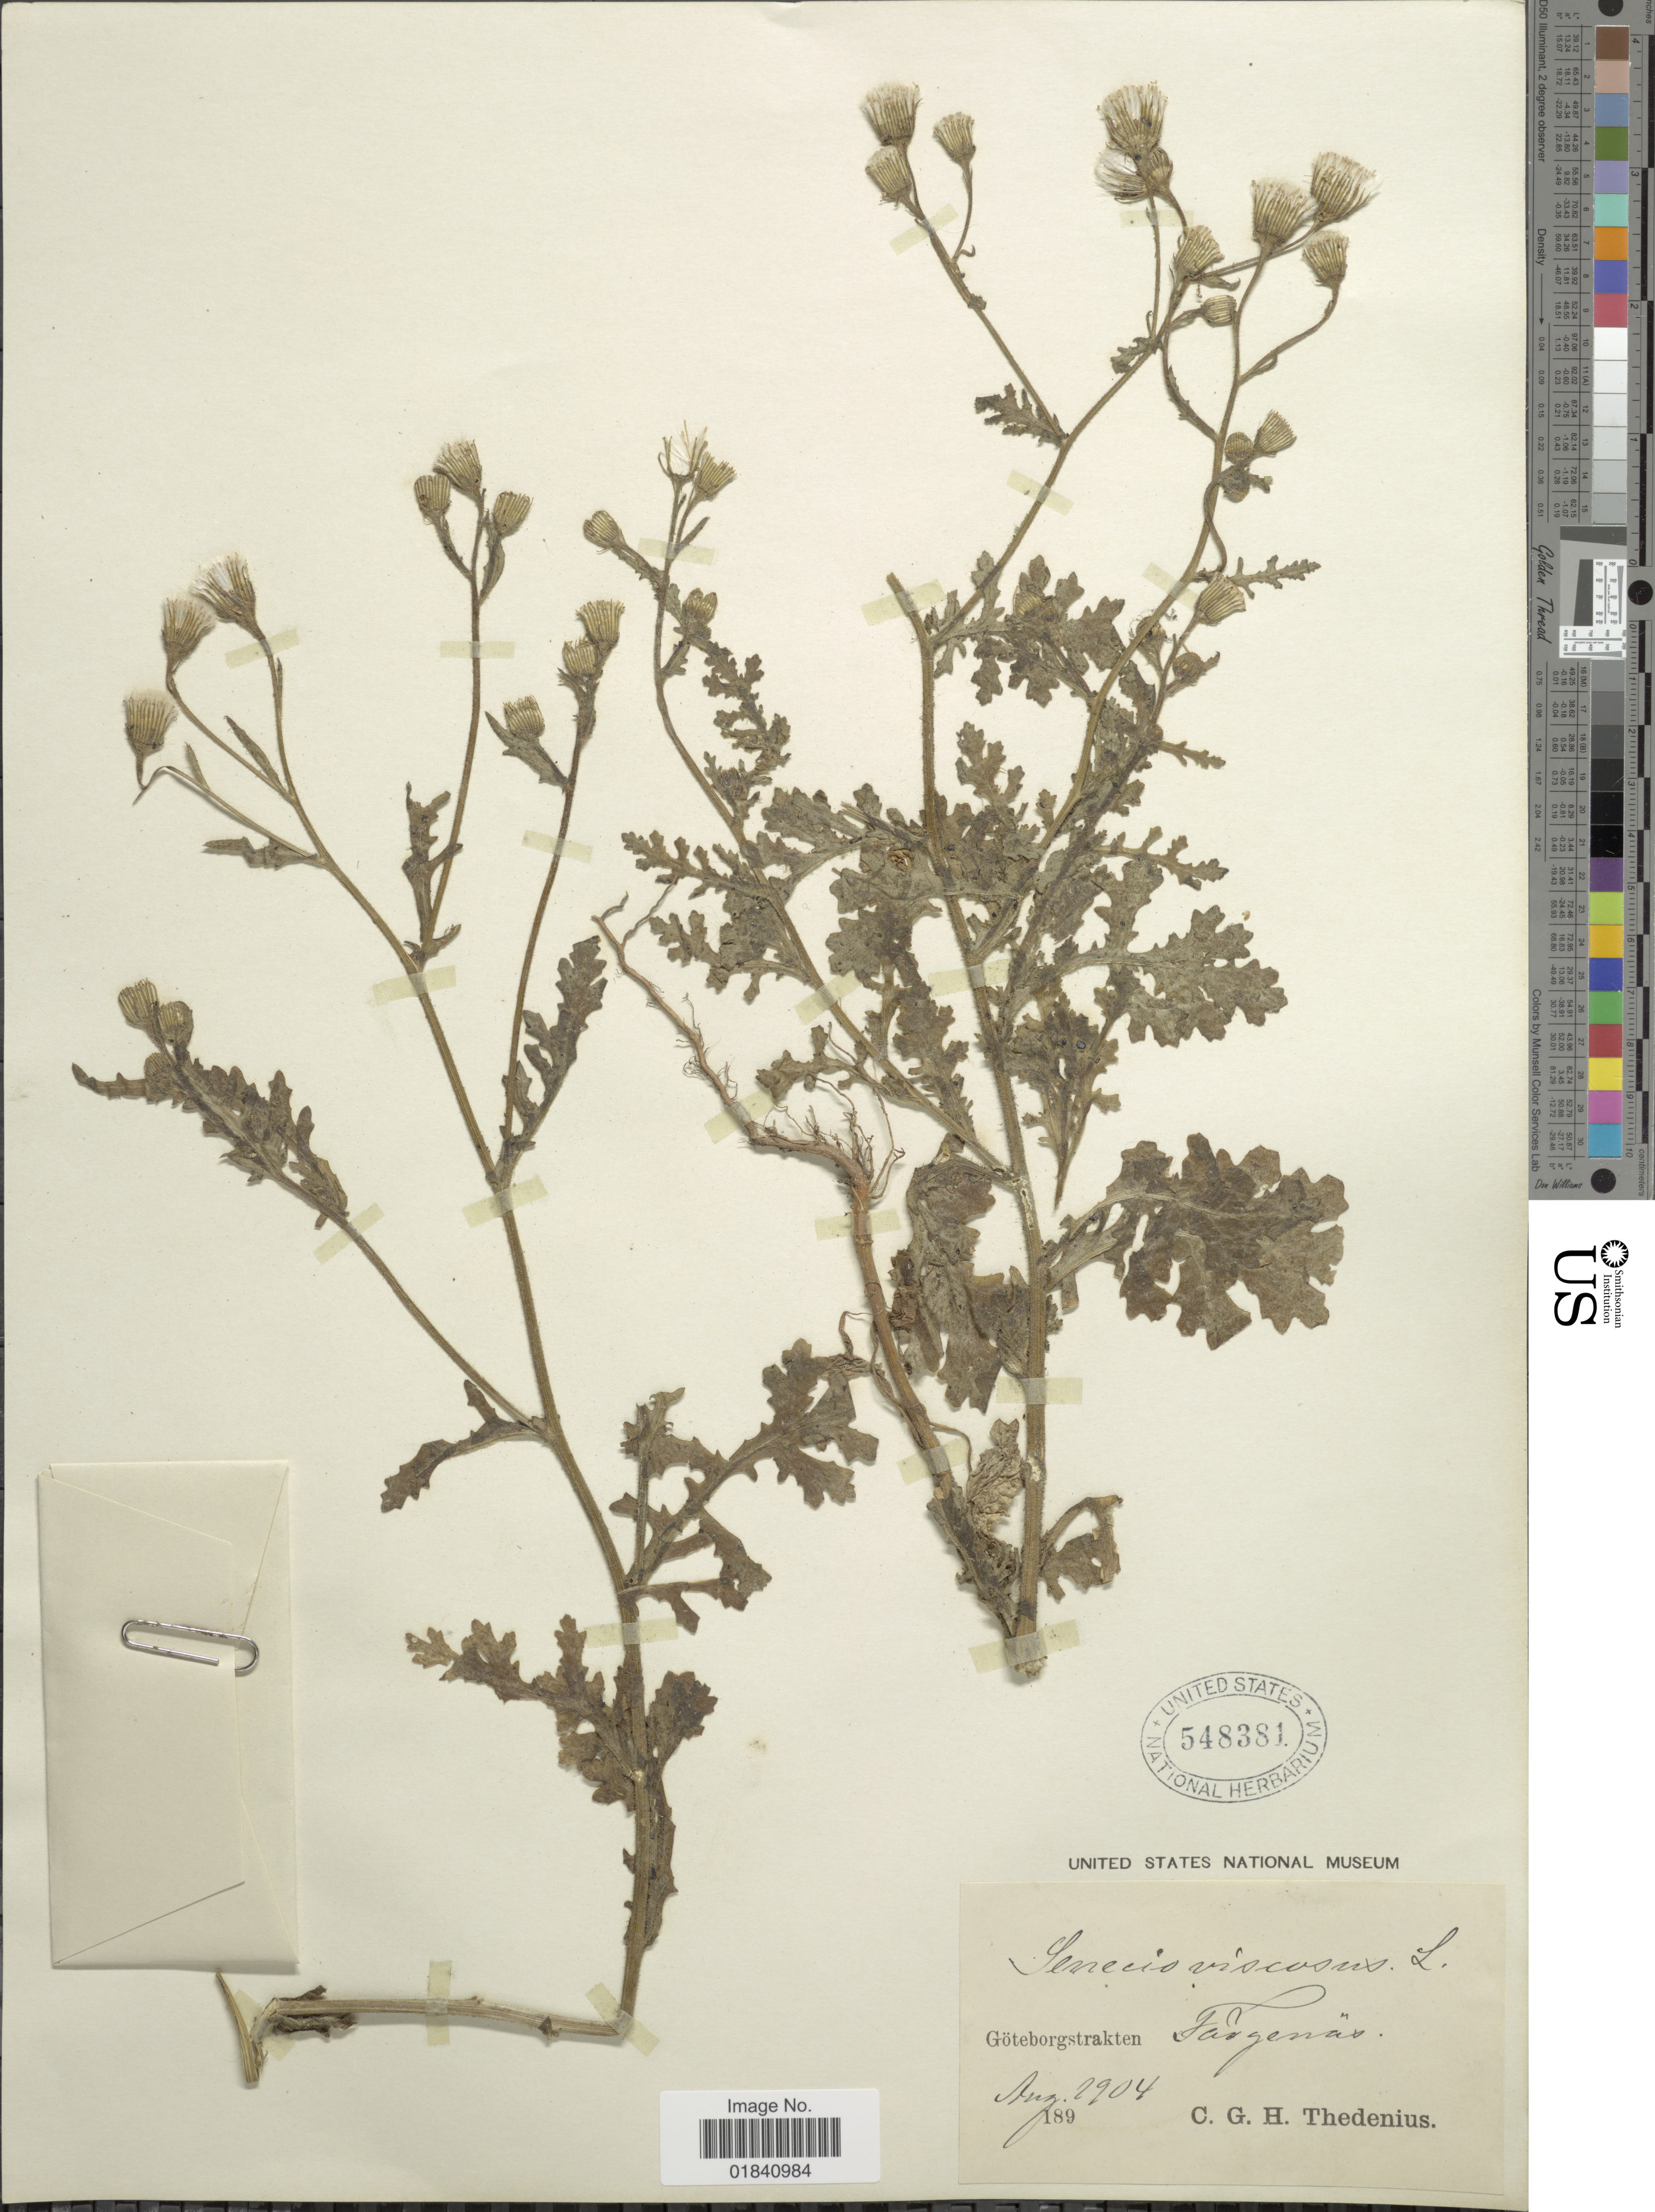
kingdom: Plantae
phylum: Tracheophyta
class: Magnoliopsida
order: Asterales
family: Asteraceae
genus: Senecio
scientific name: Senecio viscosus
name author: L.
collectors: C. Thedenius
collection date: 1904-08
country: Sweden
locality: Göteborgstrakten Fargenäs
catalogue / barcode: US 548381